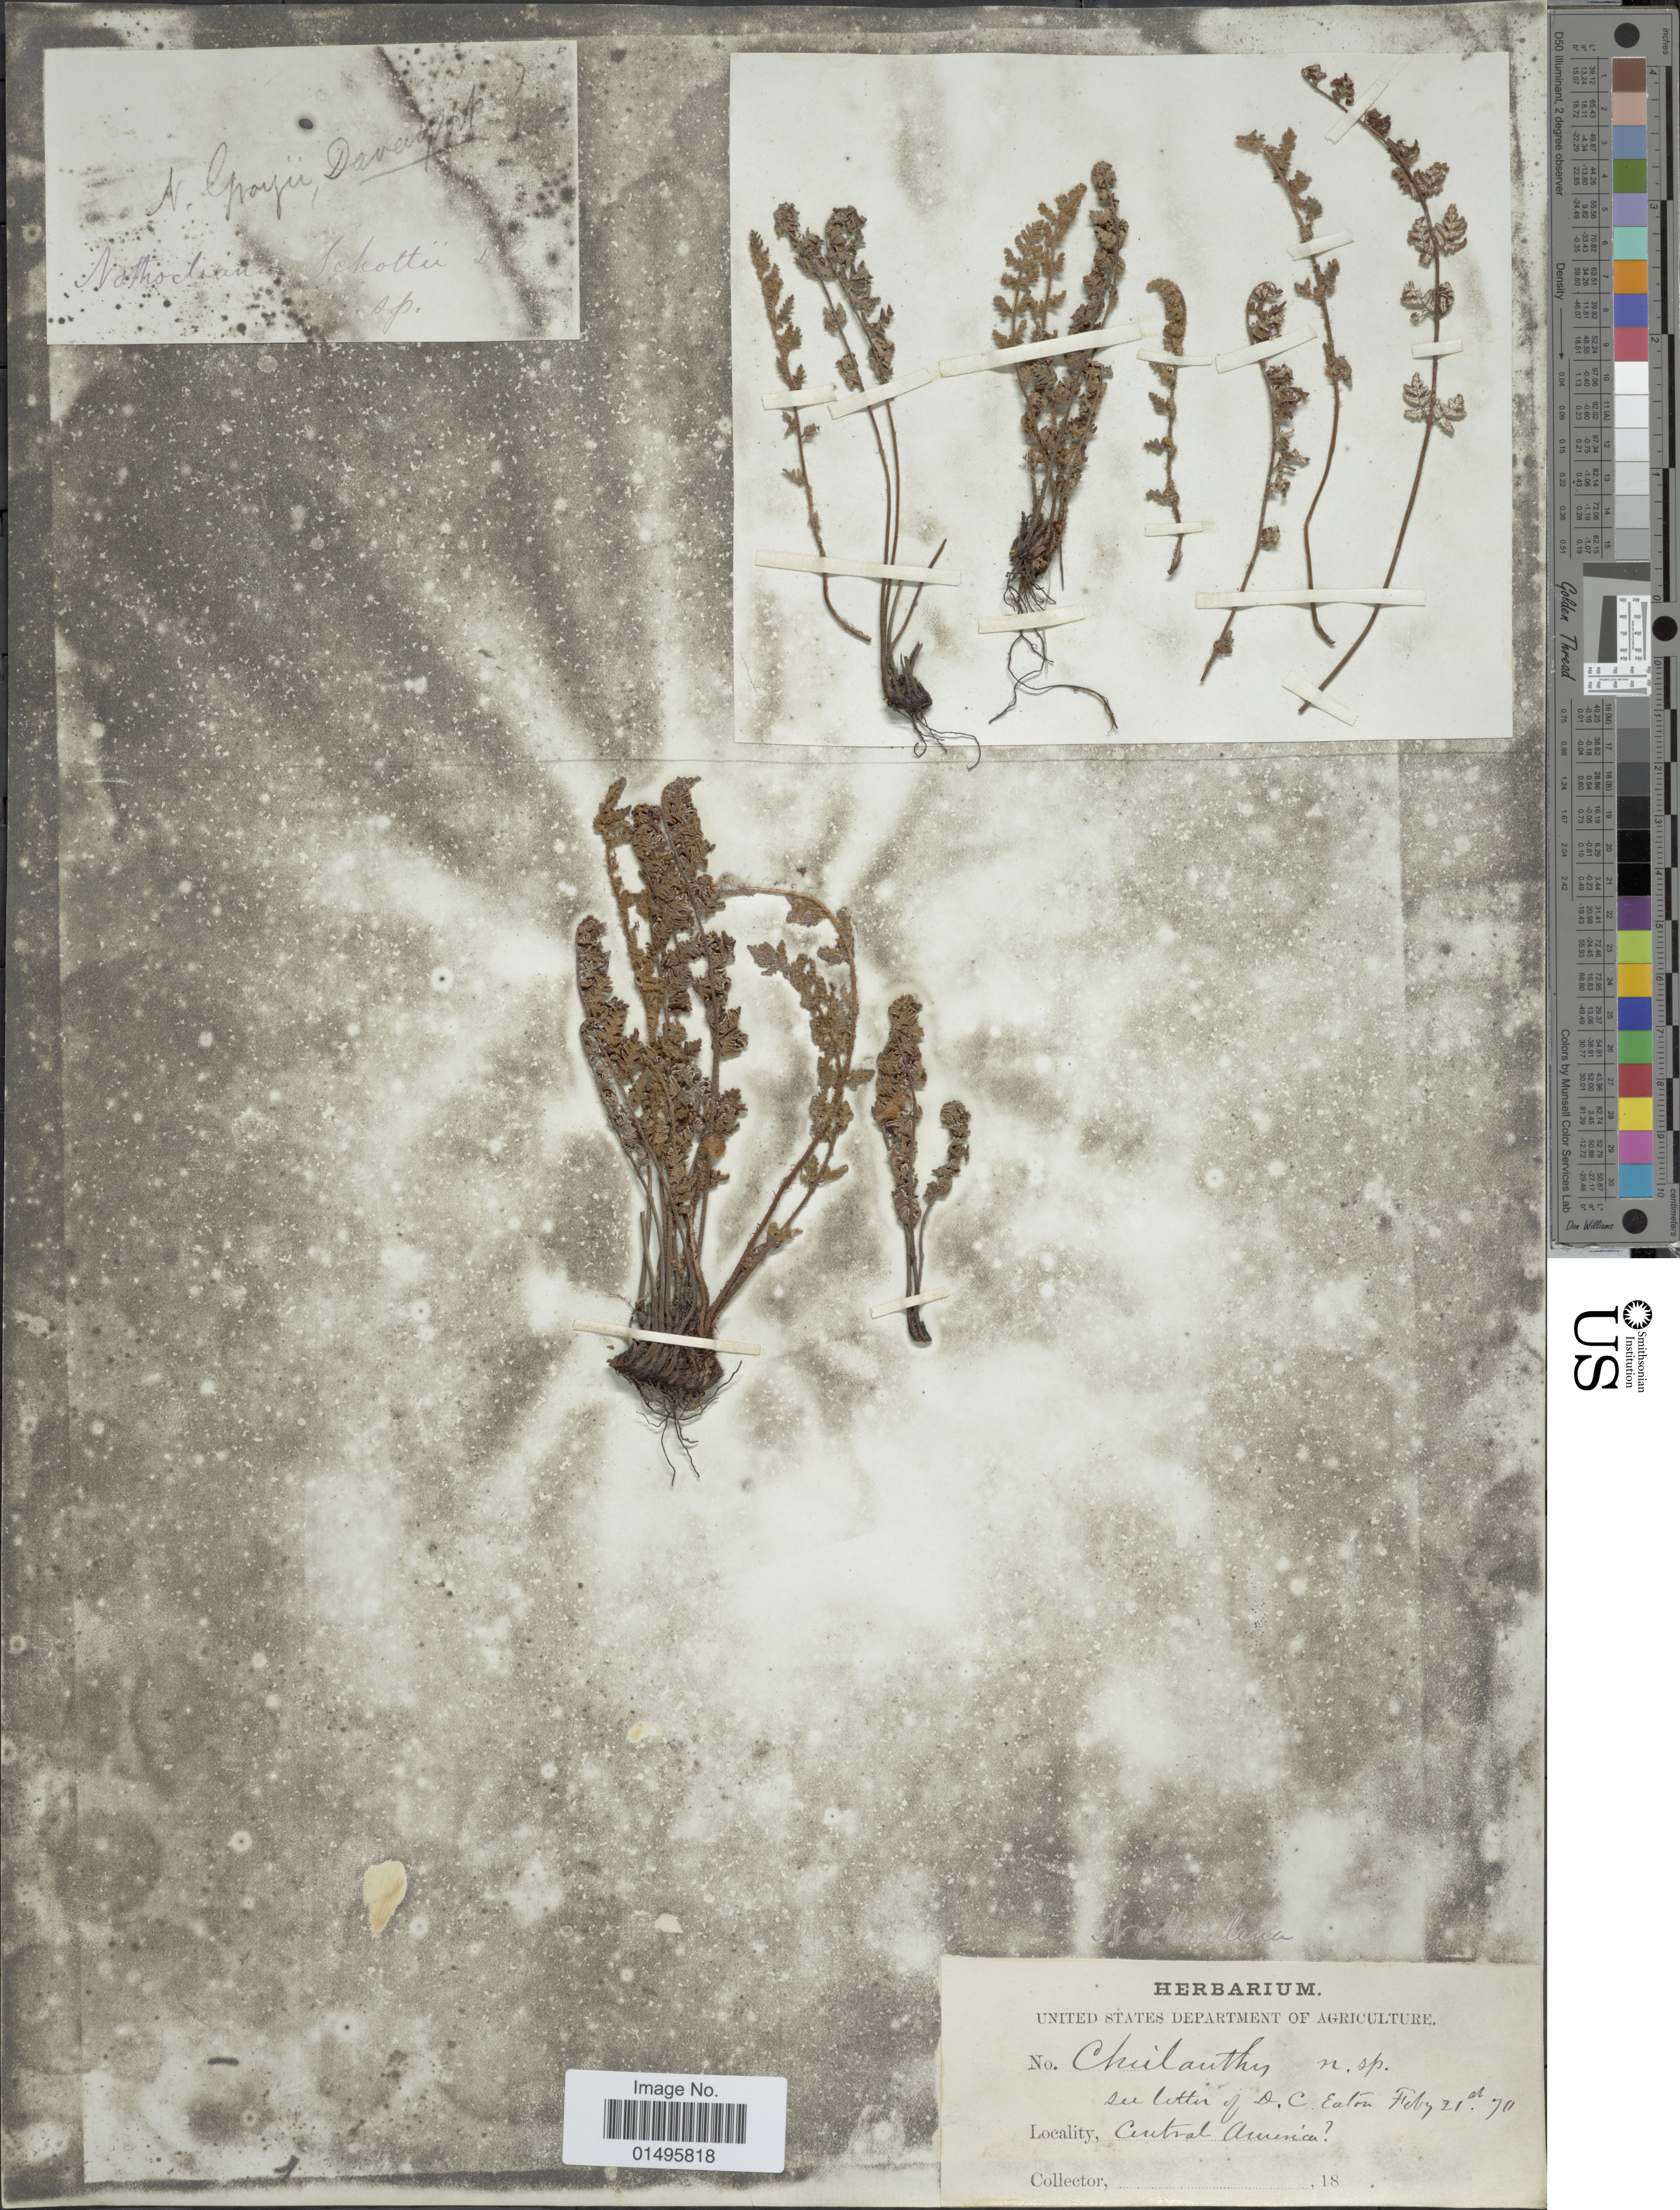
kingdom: Plantae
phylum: Tracheophyta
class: Polypodiopsida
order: Polypodiales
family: Pteridaceae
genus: Notholaena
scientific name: Notholaena grayi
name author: Davenp.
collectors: United States Department of Agriculture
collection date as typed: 18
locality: Central America.